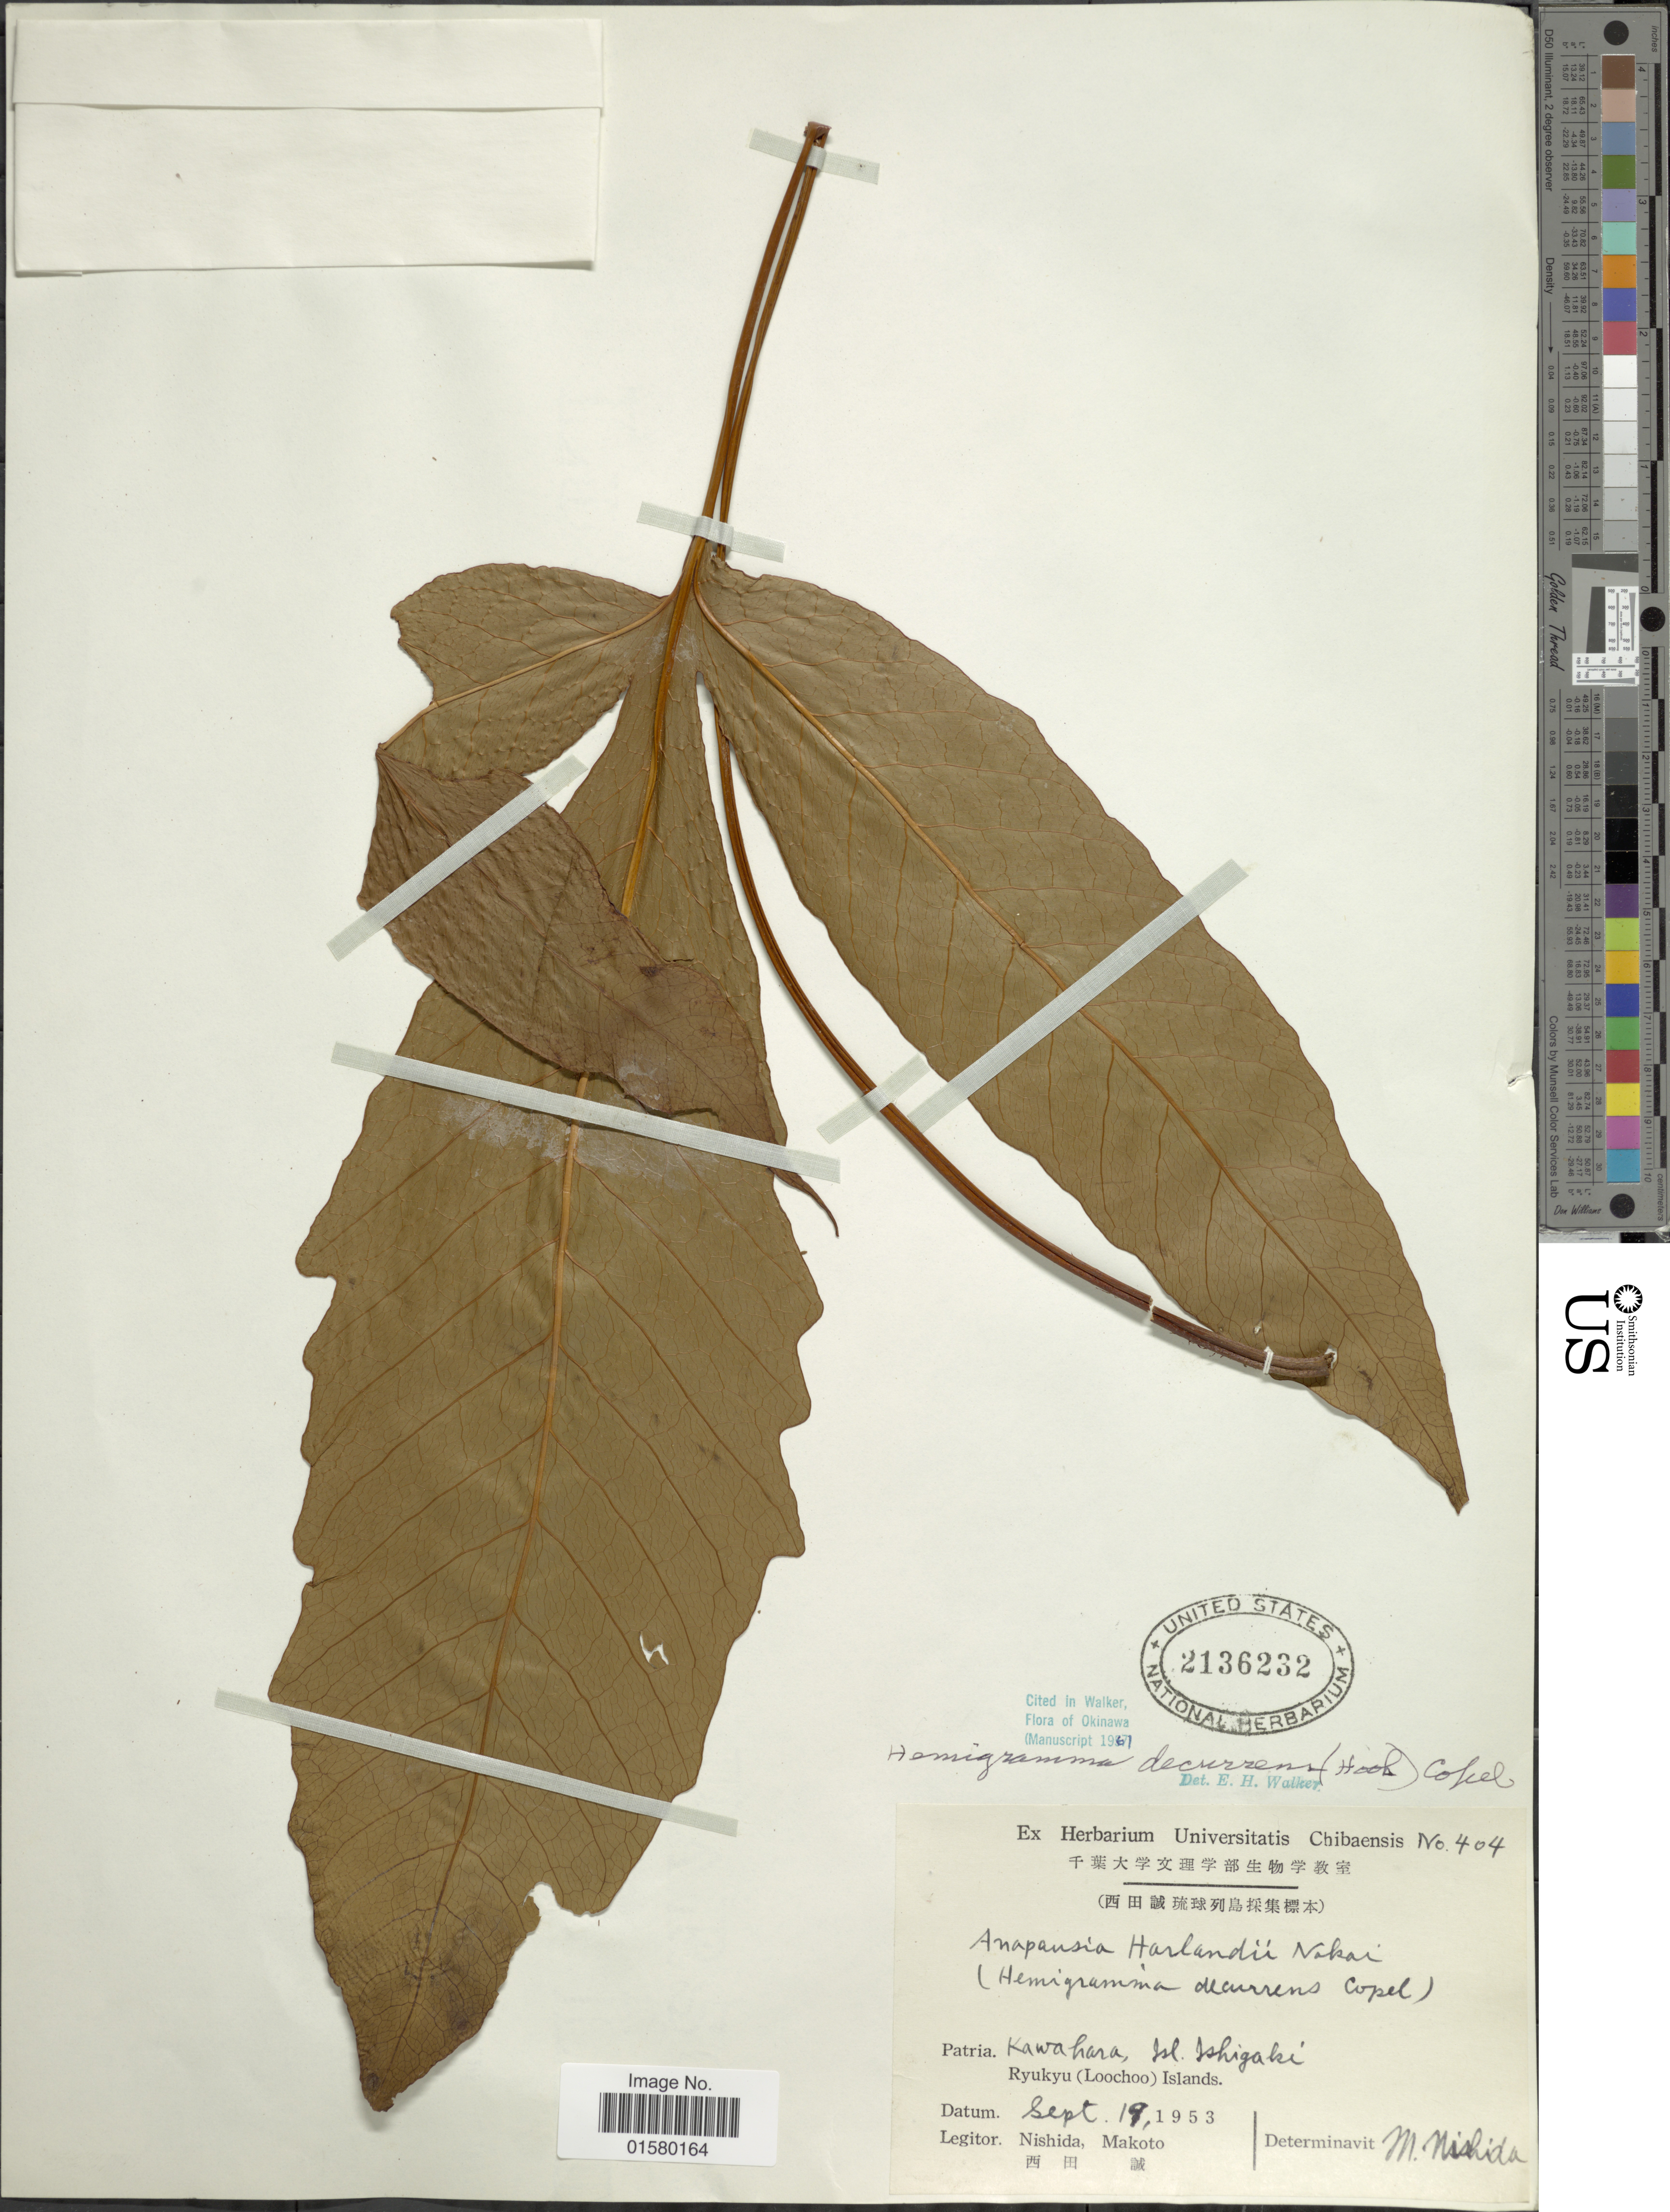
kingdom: Plantae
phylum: Tracheophyta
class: Polypodiopsida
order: Polypodiales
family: Tectariaceae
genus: Tectaria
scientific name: Tectaria decurrens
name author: (Presel.) Copel. in Elmer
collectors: Nishida & Makoto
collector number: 404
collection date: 1953-09-19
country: Japan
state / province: Okinawa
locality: Kawahara, Isl. Ishigaki, Ryukyu (Loochoo) Islands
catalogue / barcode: US 2136232